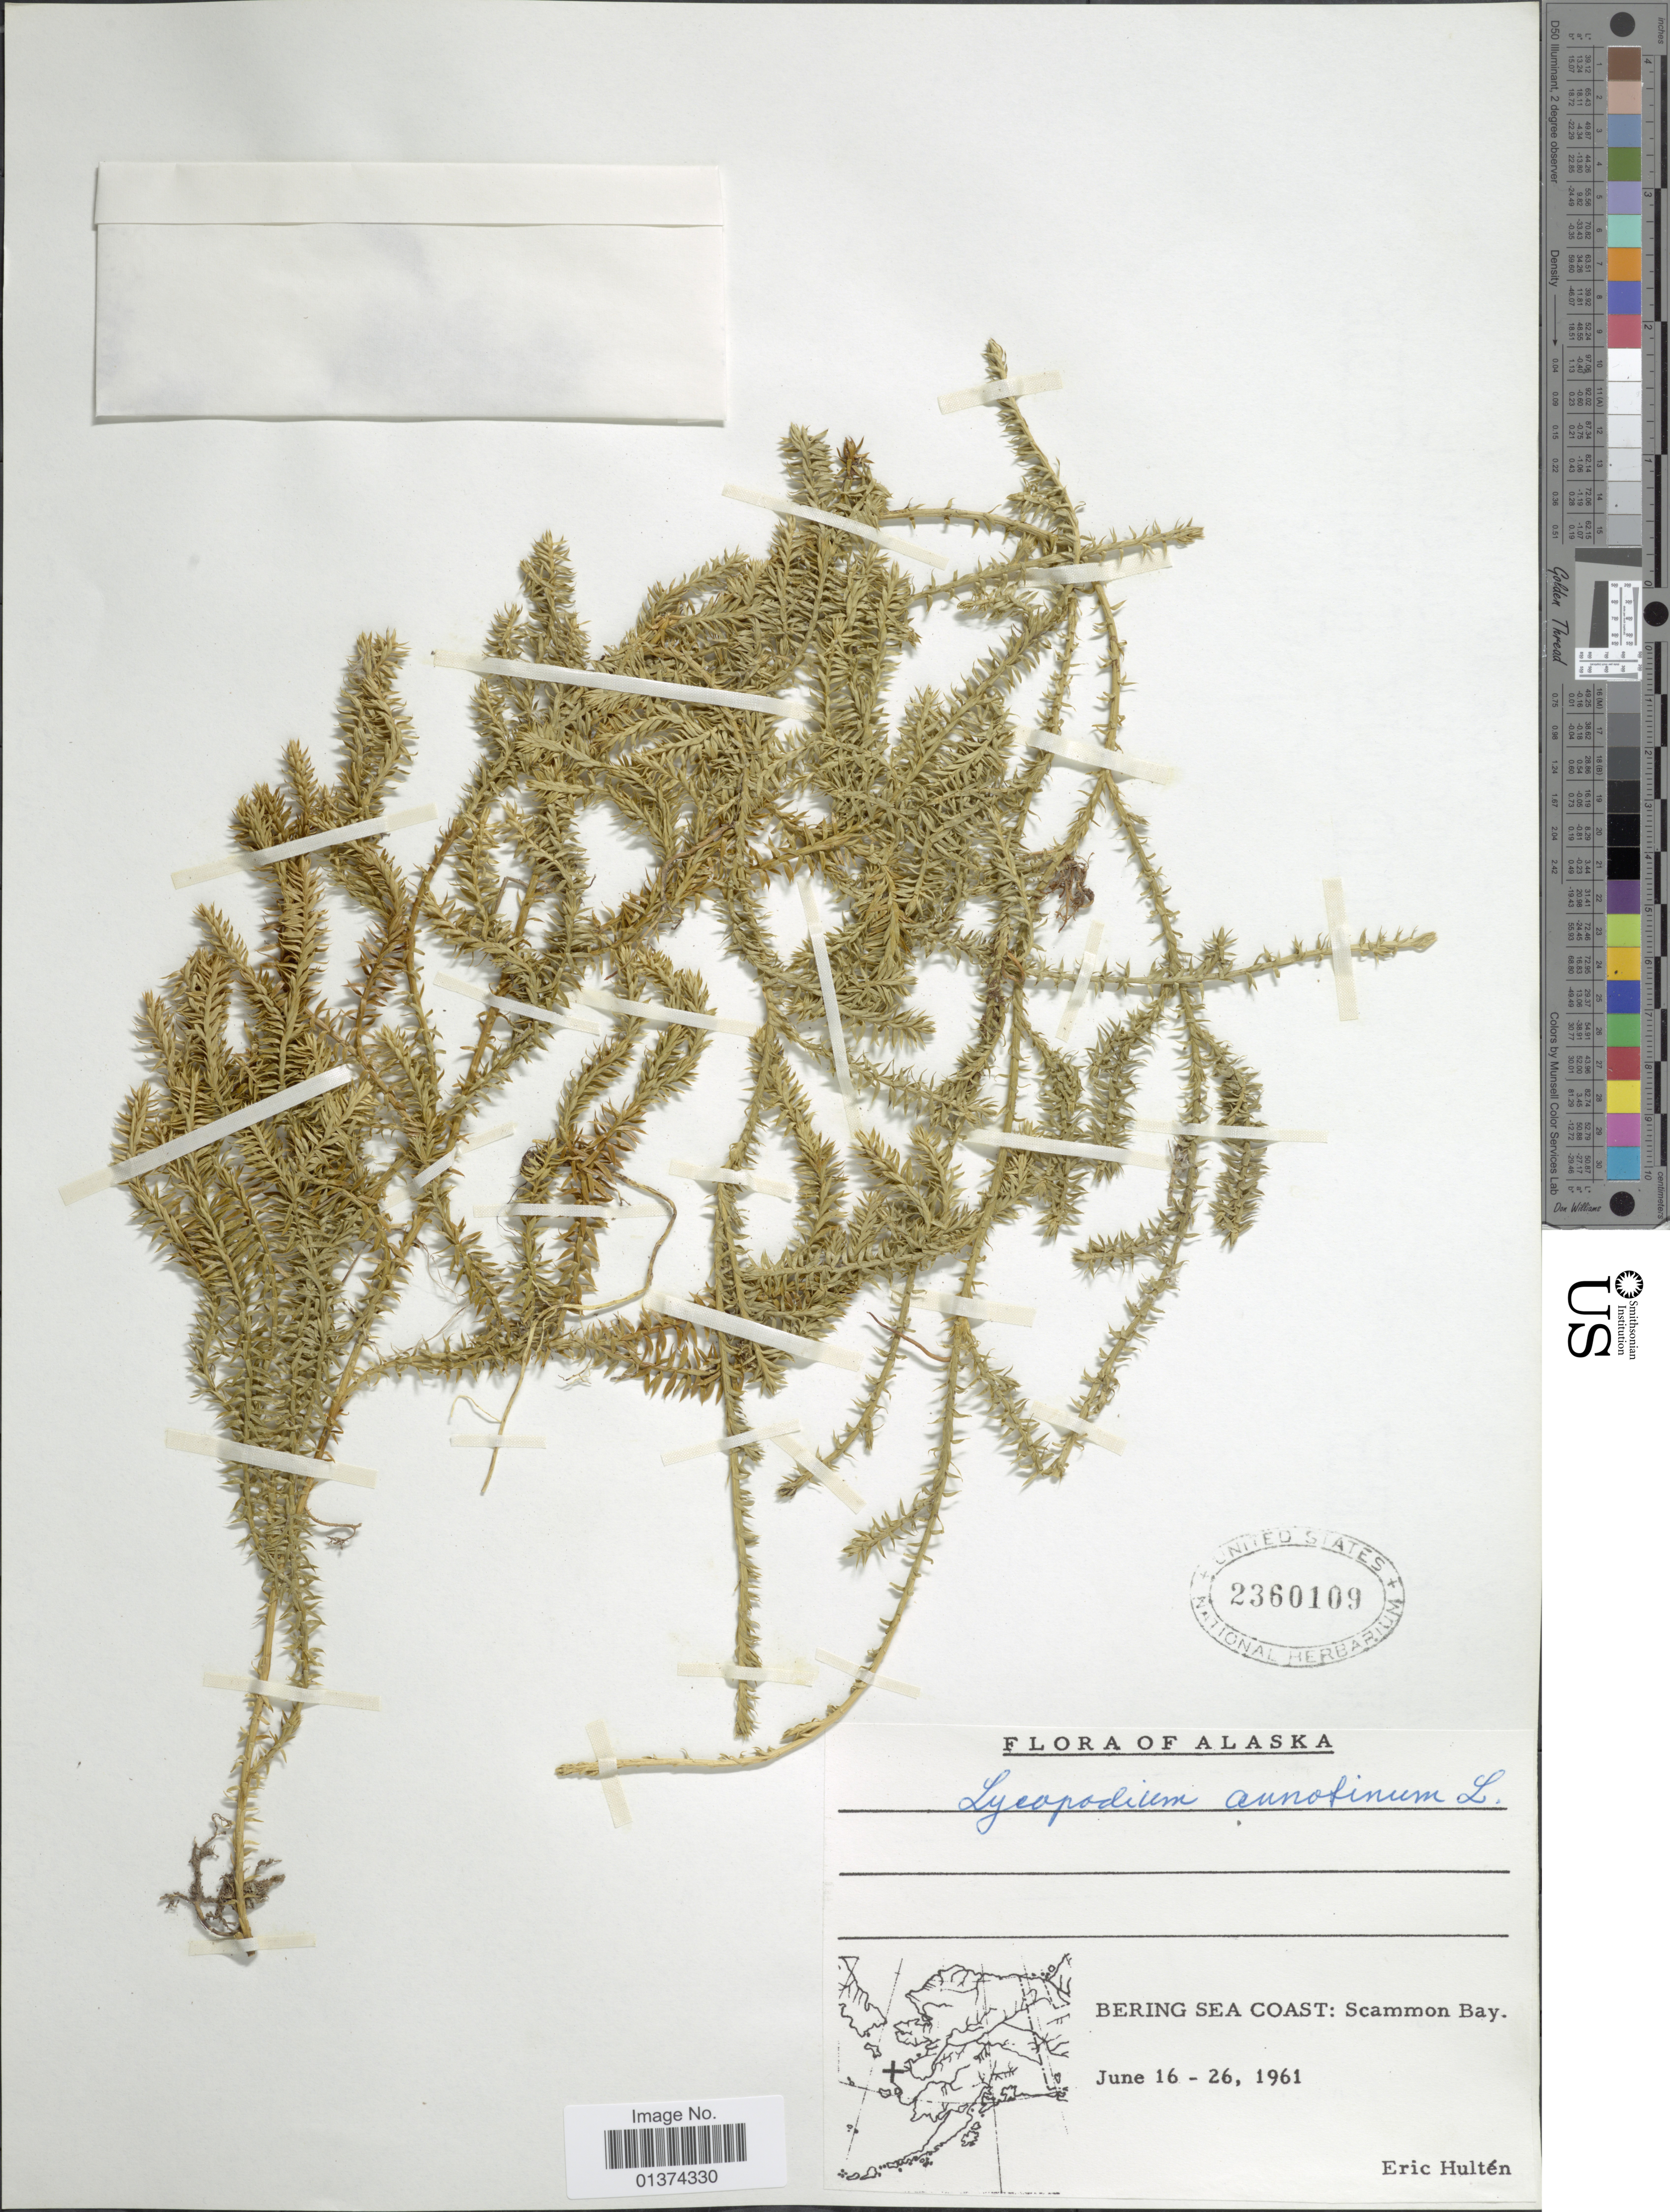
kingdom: Plantae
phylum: Tracheophyta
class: Lycopodiopsida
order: Lycopodiales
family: Lycopodiaceae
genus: Spinulum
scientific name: Spinulum annotinum subsp. annotinum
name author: (L.) A. Haines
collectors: E. G. Hultén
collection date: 1961-06-16/1961-06-26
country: United States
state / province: Alaska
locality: Bering Sea Coast: Scammon Bay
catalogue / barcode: US 2360109